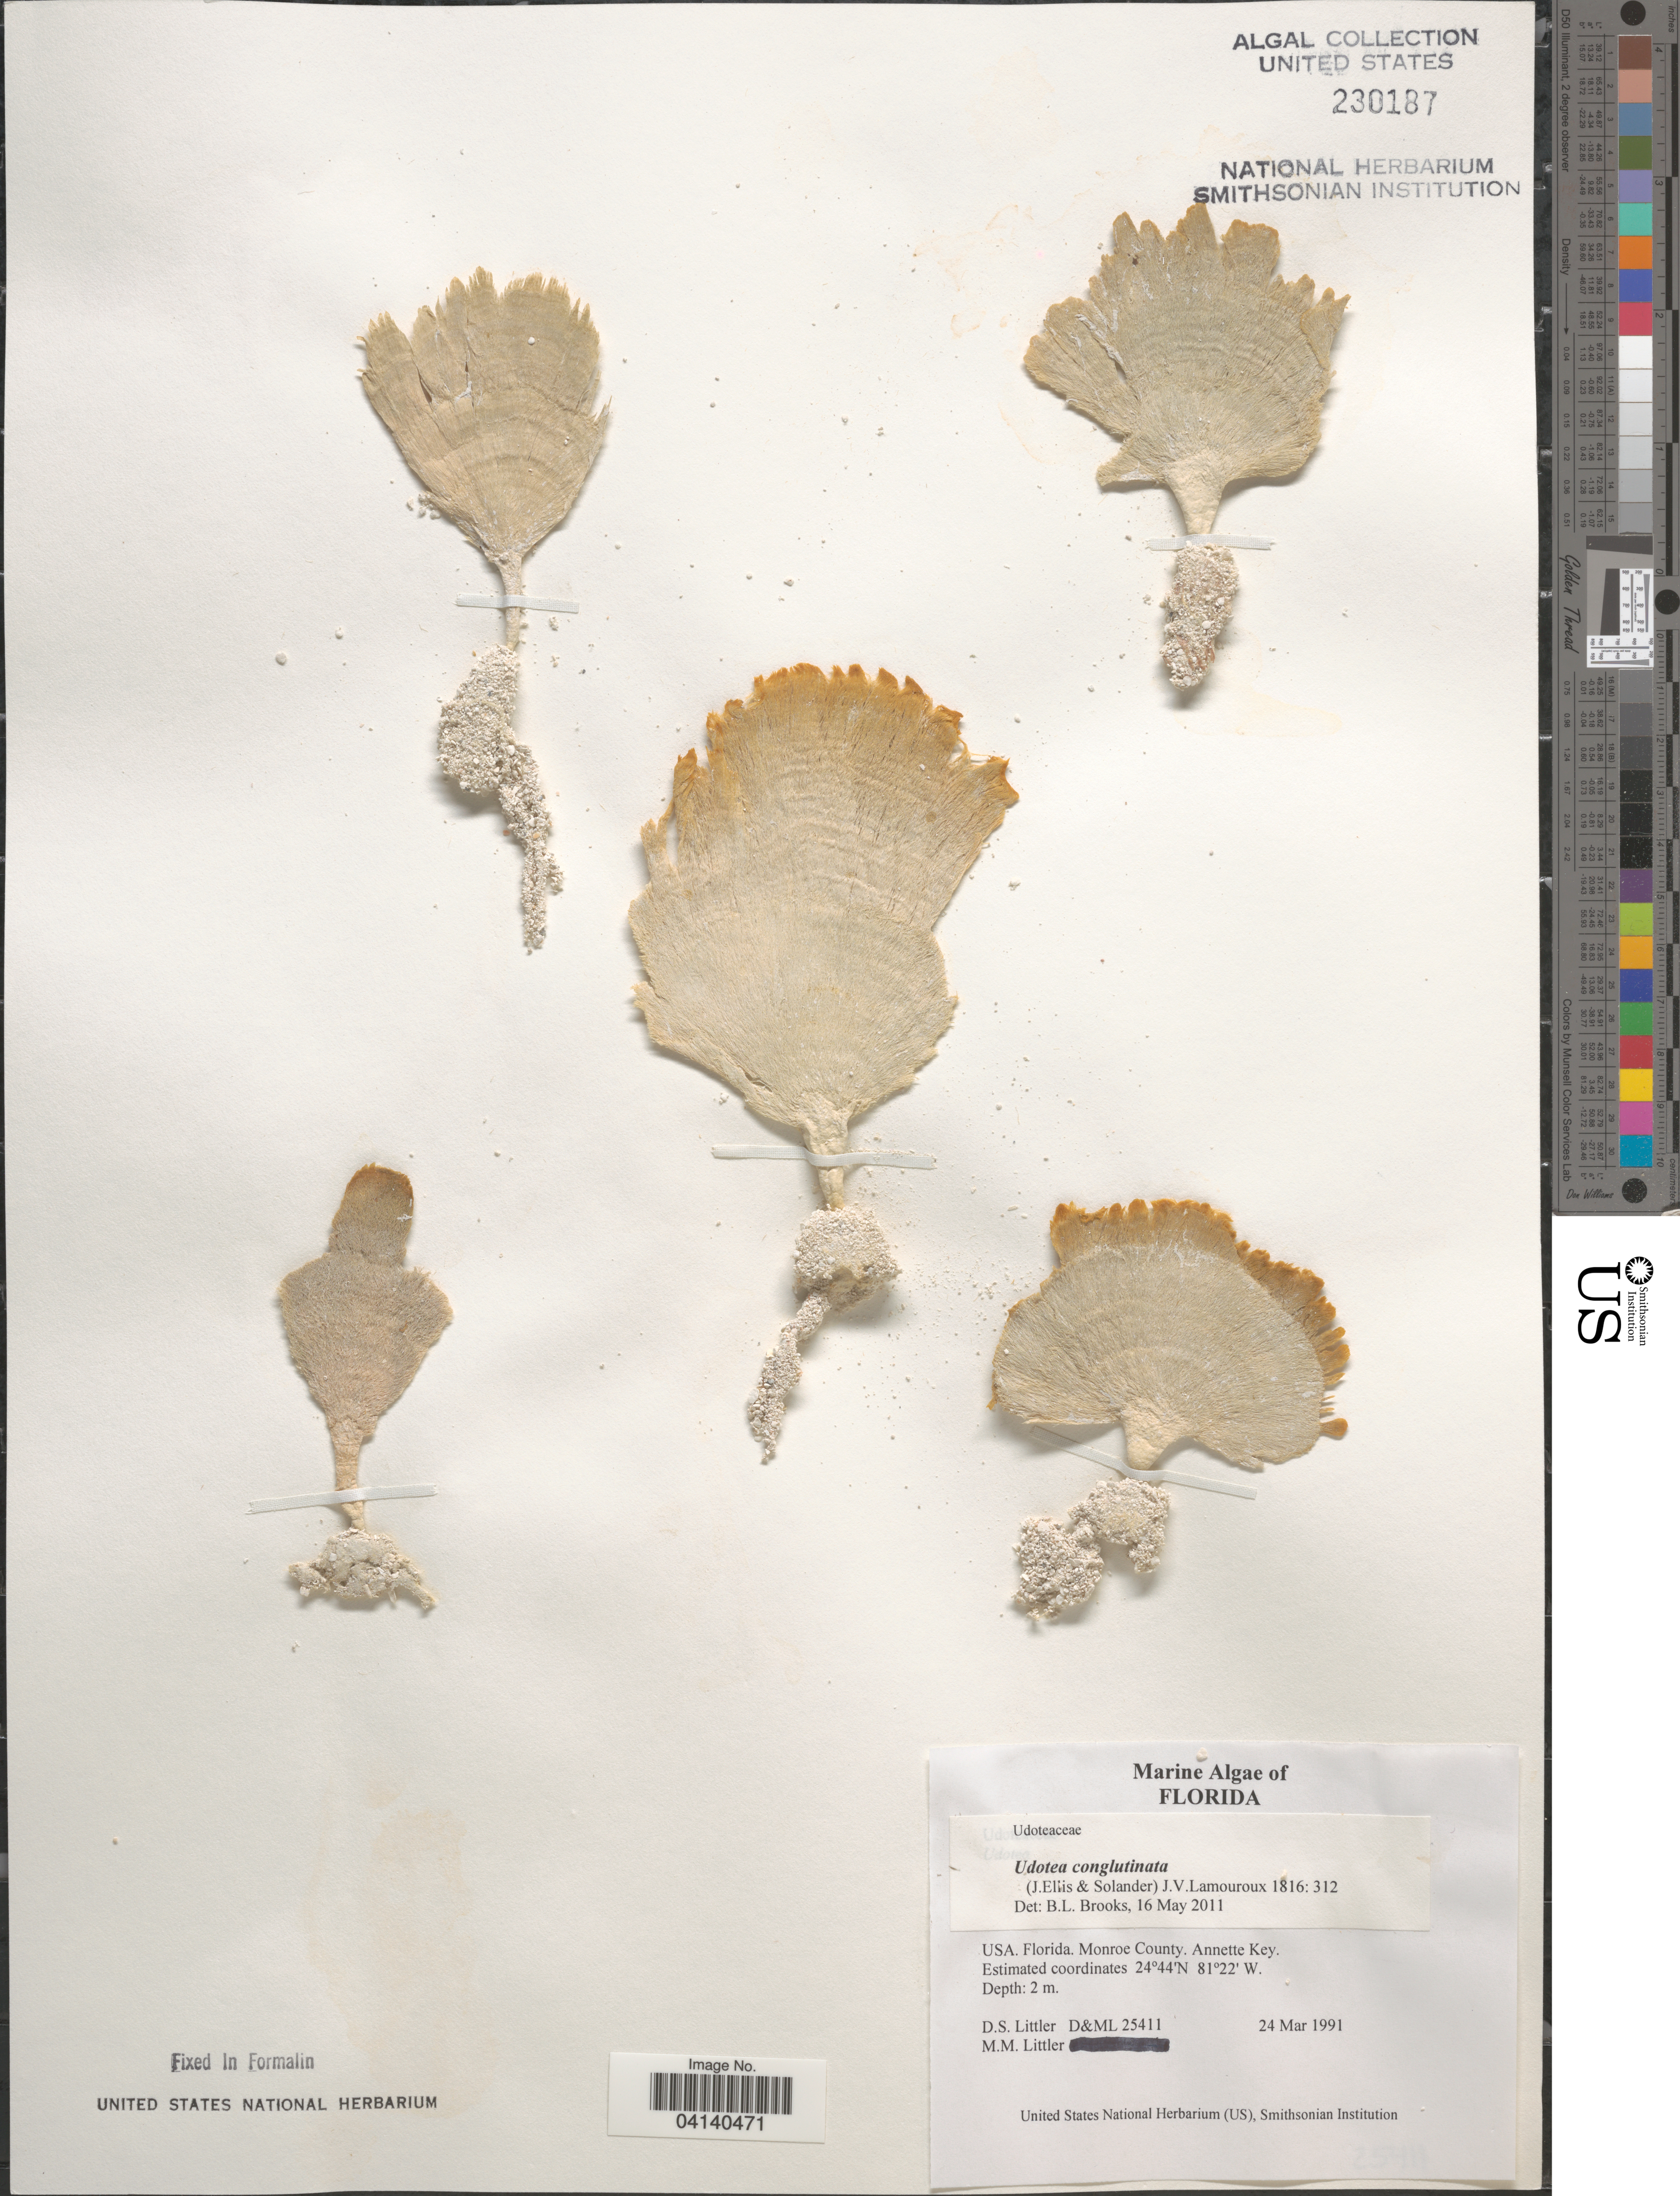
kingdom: Plantae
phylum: Chlorophyta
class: Ulvophyceae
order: Bryopsidales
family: Udoteaceae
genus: Udotea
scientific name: Udotea conglutinata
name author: (Ellis & Sol.) J.V.Lamouroux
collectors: D. S. Littler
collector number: D&ML25411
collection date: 1991-03-24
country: United States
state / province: Florida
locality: Monroe County. Annette Key.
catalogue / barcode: US 230187